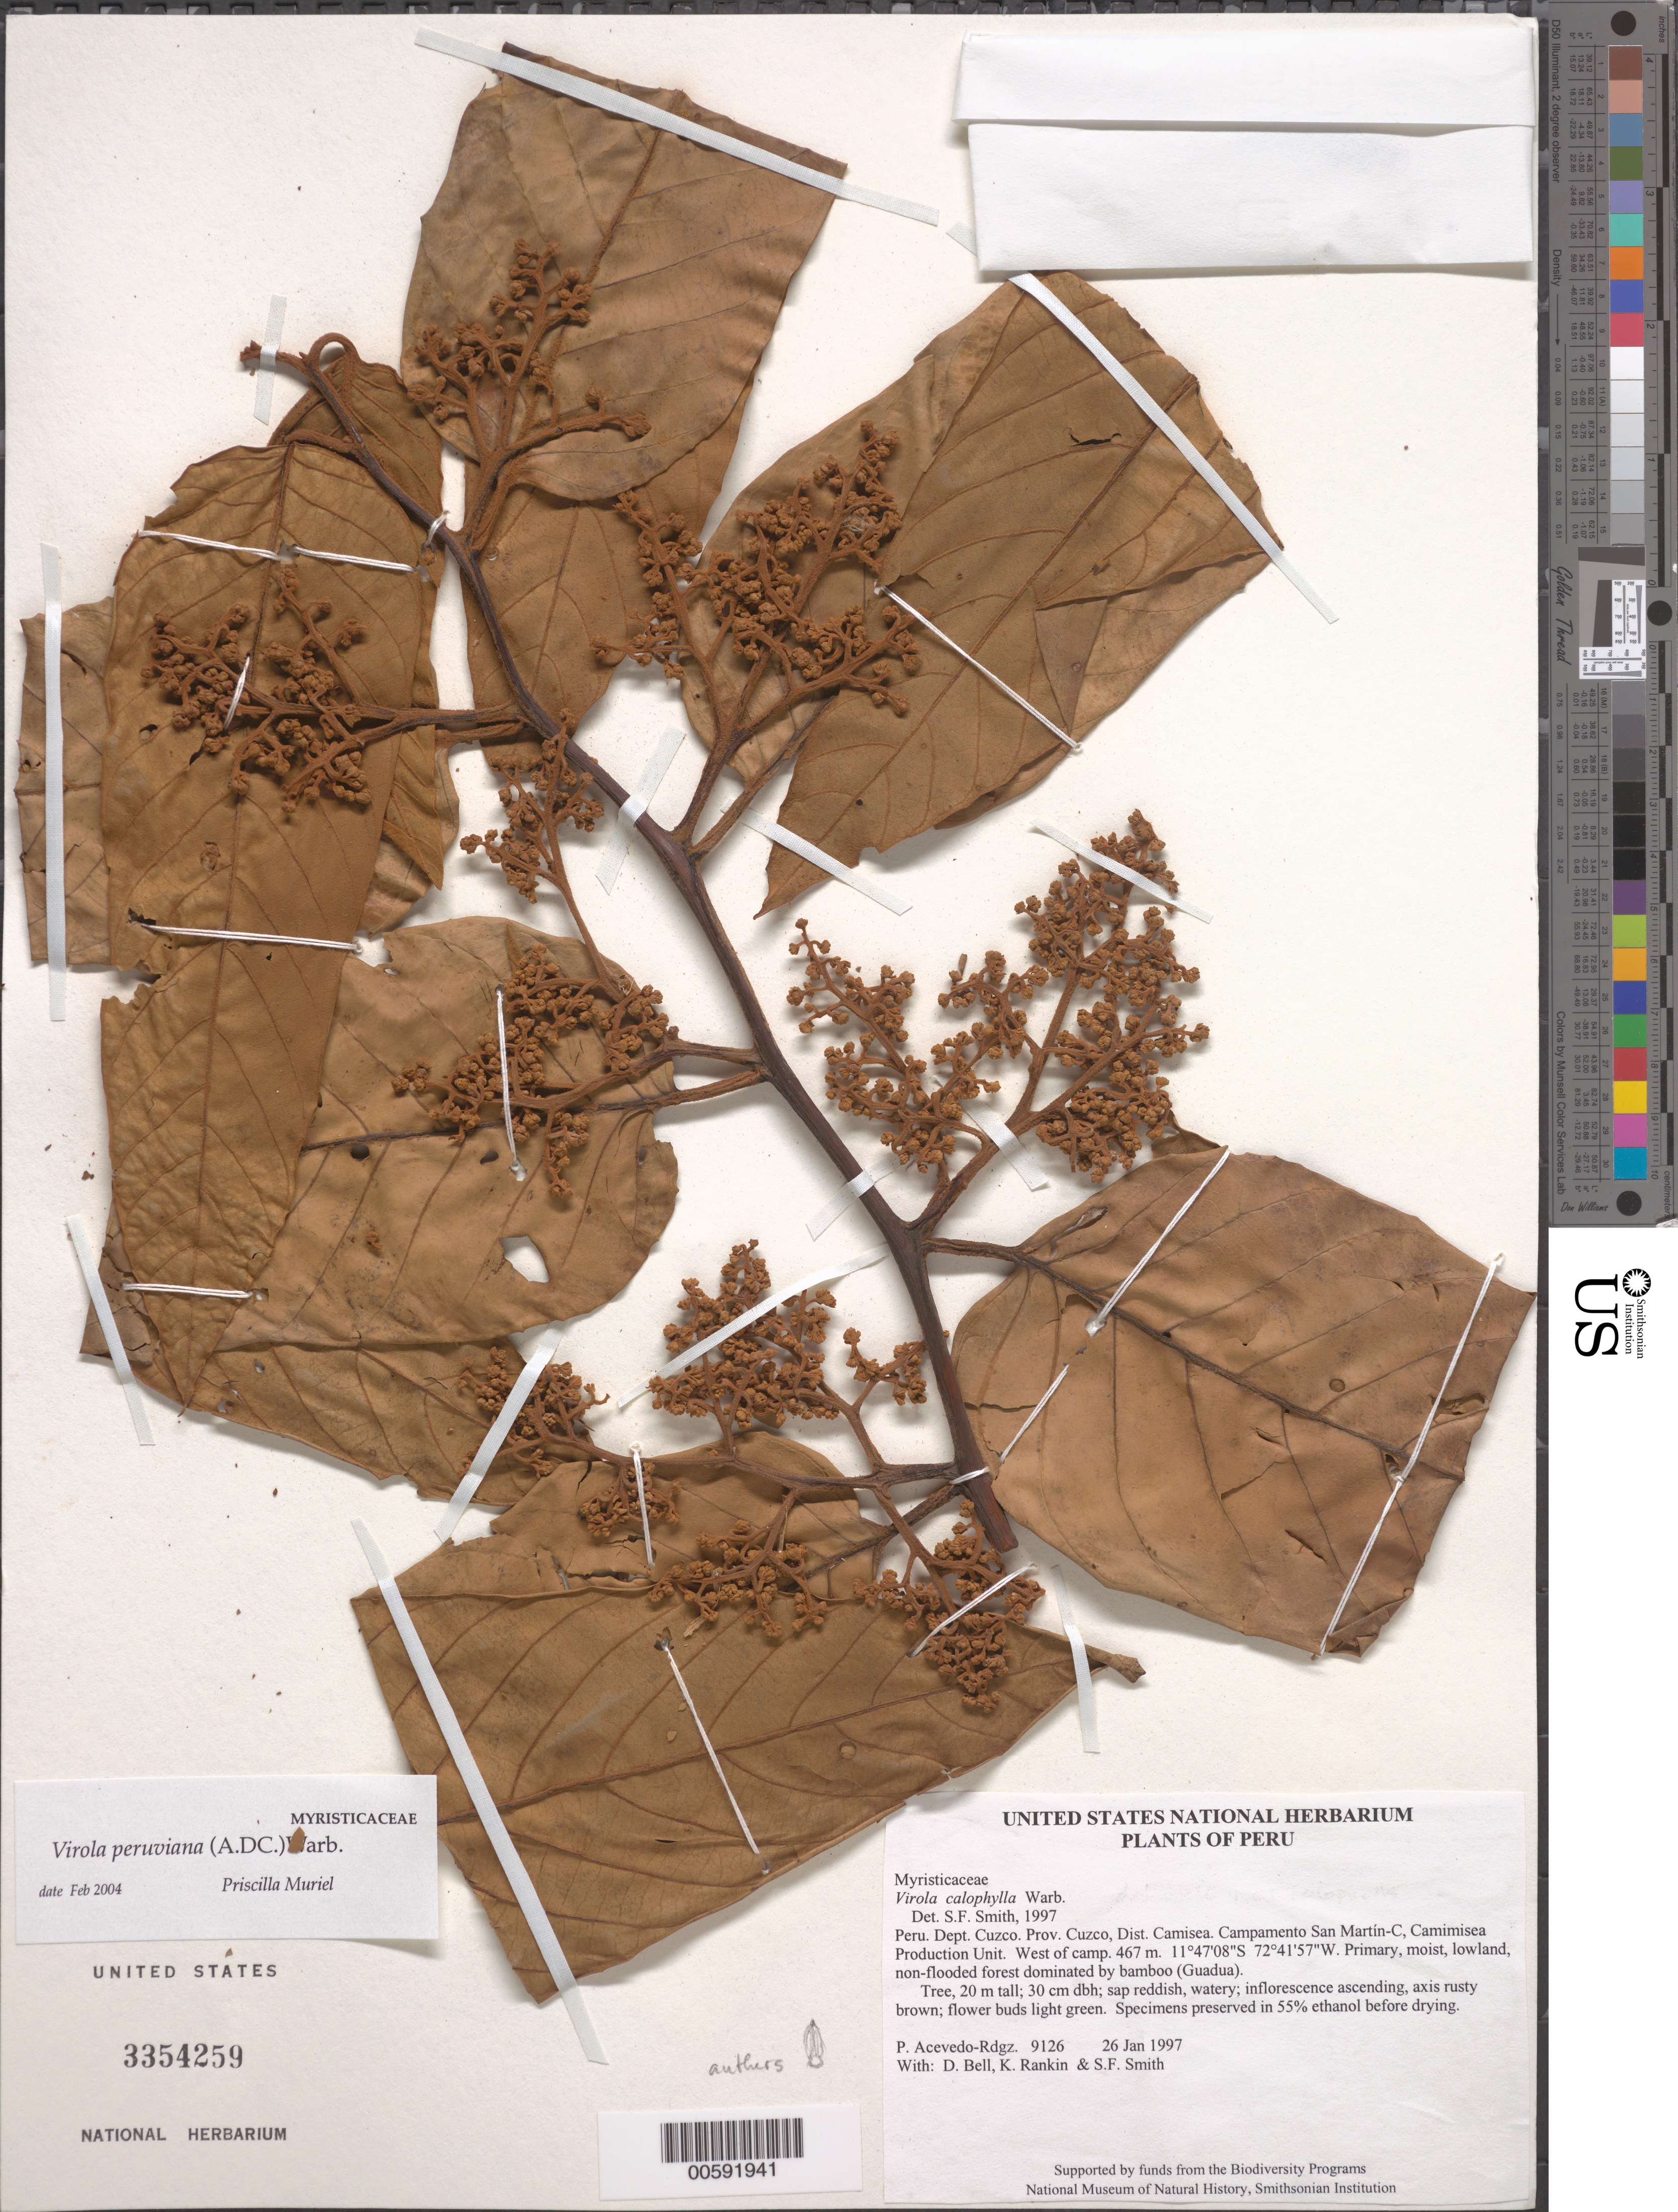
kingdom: Plantae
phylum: Tracheophyta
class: Magnoliopsida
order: Magnoliales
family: Myristicaceae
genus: Virola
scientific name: Virola peruviana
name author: (A. DC.) Warb.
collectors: P. Acevedo-Rodr., D. A. Bell, K. Rankin & S.F. Smith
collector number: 9126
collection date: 1997-01-26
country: Peru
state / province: Cusco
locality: Dept. Cuzco. Prov. Cuzco, Dist. Camisea. Campamento San Martín-C, Camimisea Production Unit. West of camp.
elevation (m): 467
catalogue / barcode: US 3354259